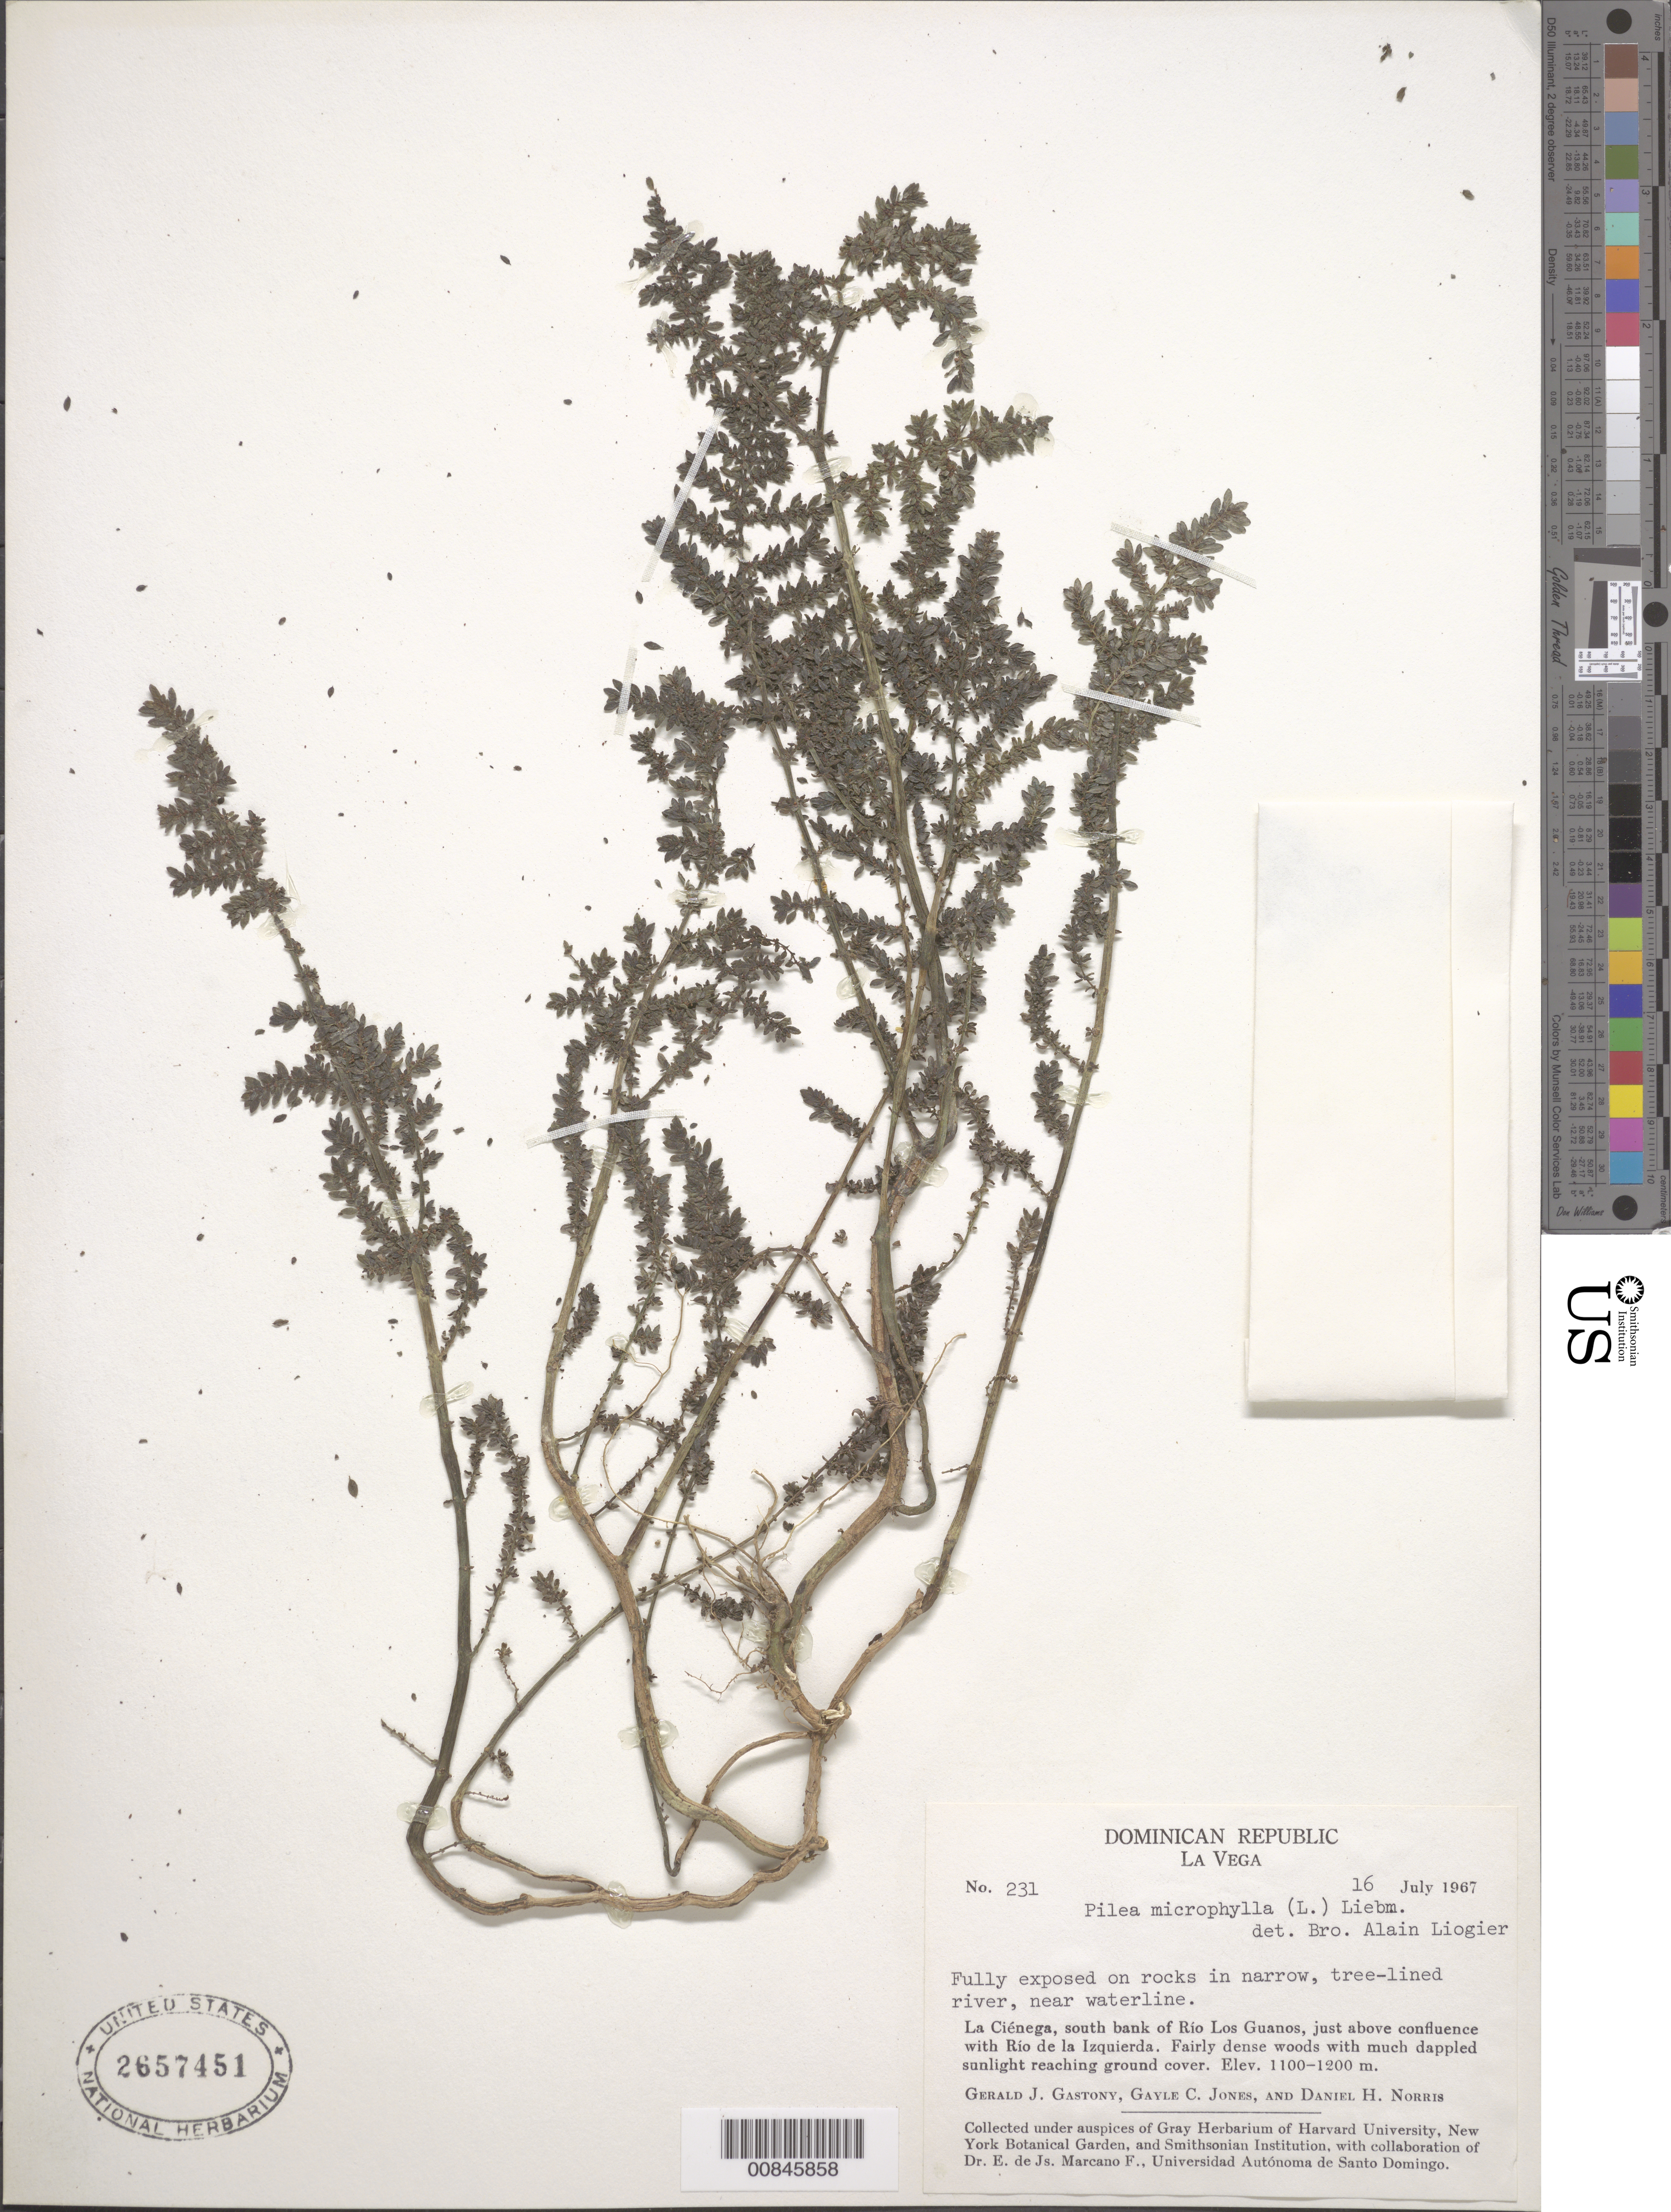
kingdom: Plantae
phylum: Tracheophyta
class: Magnoliopsida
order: Rosales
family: Urticaceae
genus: Pilea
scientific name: Pilea microphylla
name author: (L.) Liebm.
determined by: Liogier, Alain H.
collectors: G. Gastony, G. C. Jones & D. H. Norris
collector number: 231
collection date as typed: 16 Jul 1967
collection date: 1967-07-16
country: Dominican Republic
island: Hispaniola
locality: La Ciénaga, south bank of Río Los Guanos, just above confluence with Río de la Izquierda.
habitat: Fully exposed on rocks in narrow, tree-lined river near waterline. Fairly dense woods with much dappled sunlight reaching ..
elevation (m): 1100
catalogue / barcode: US 2657451